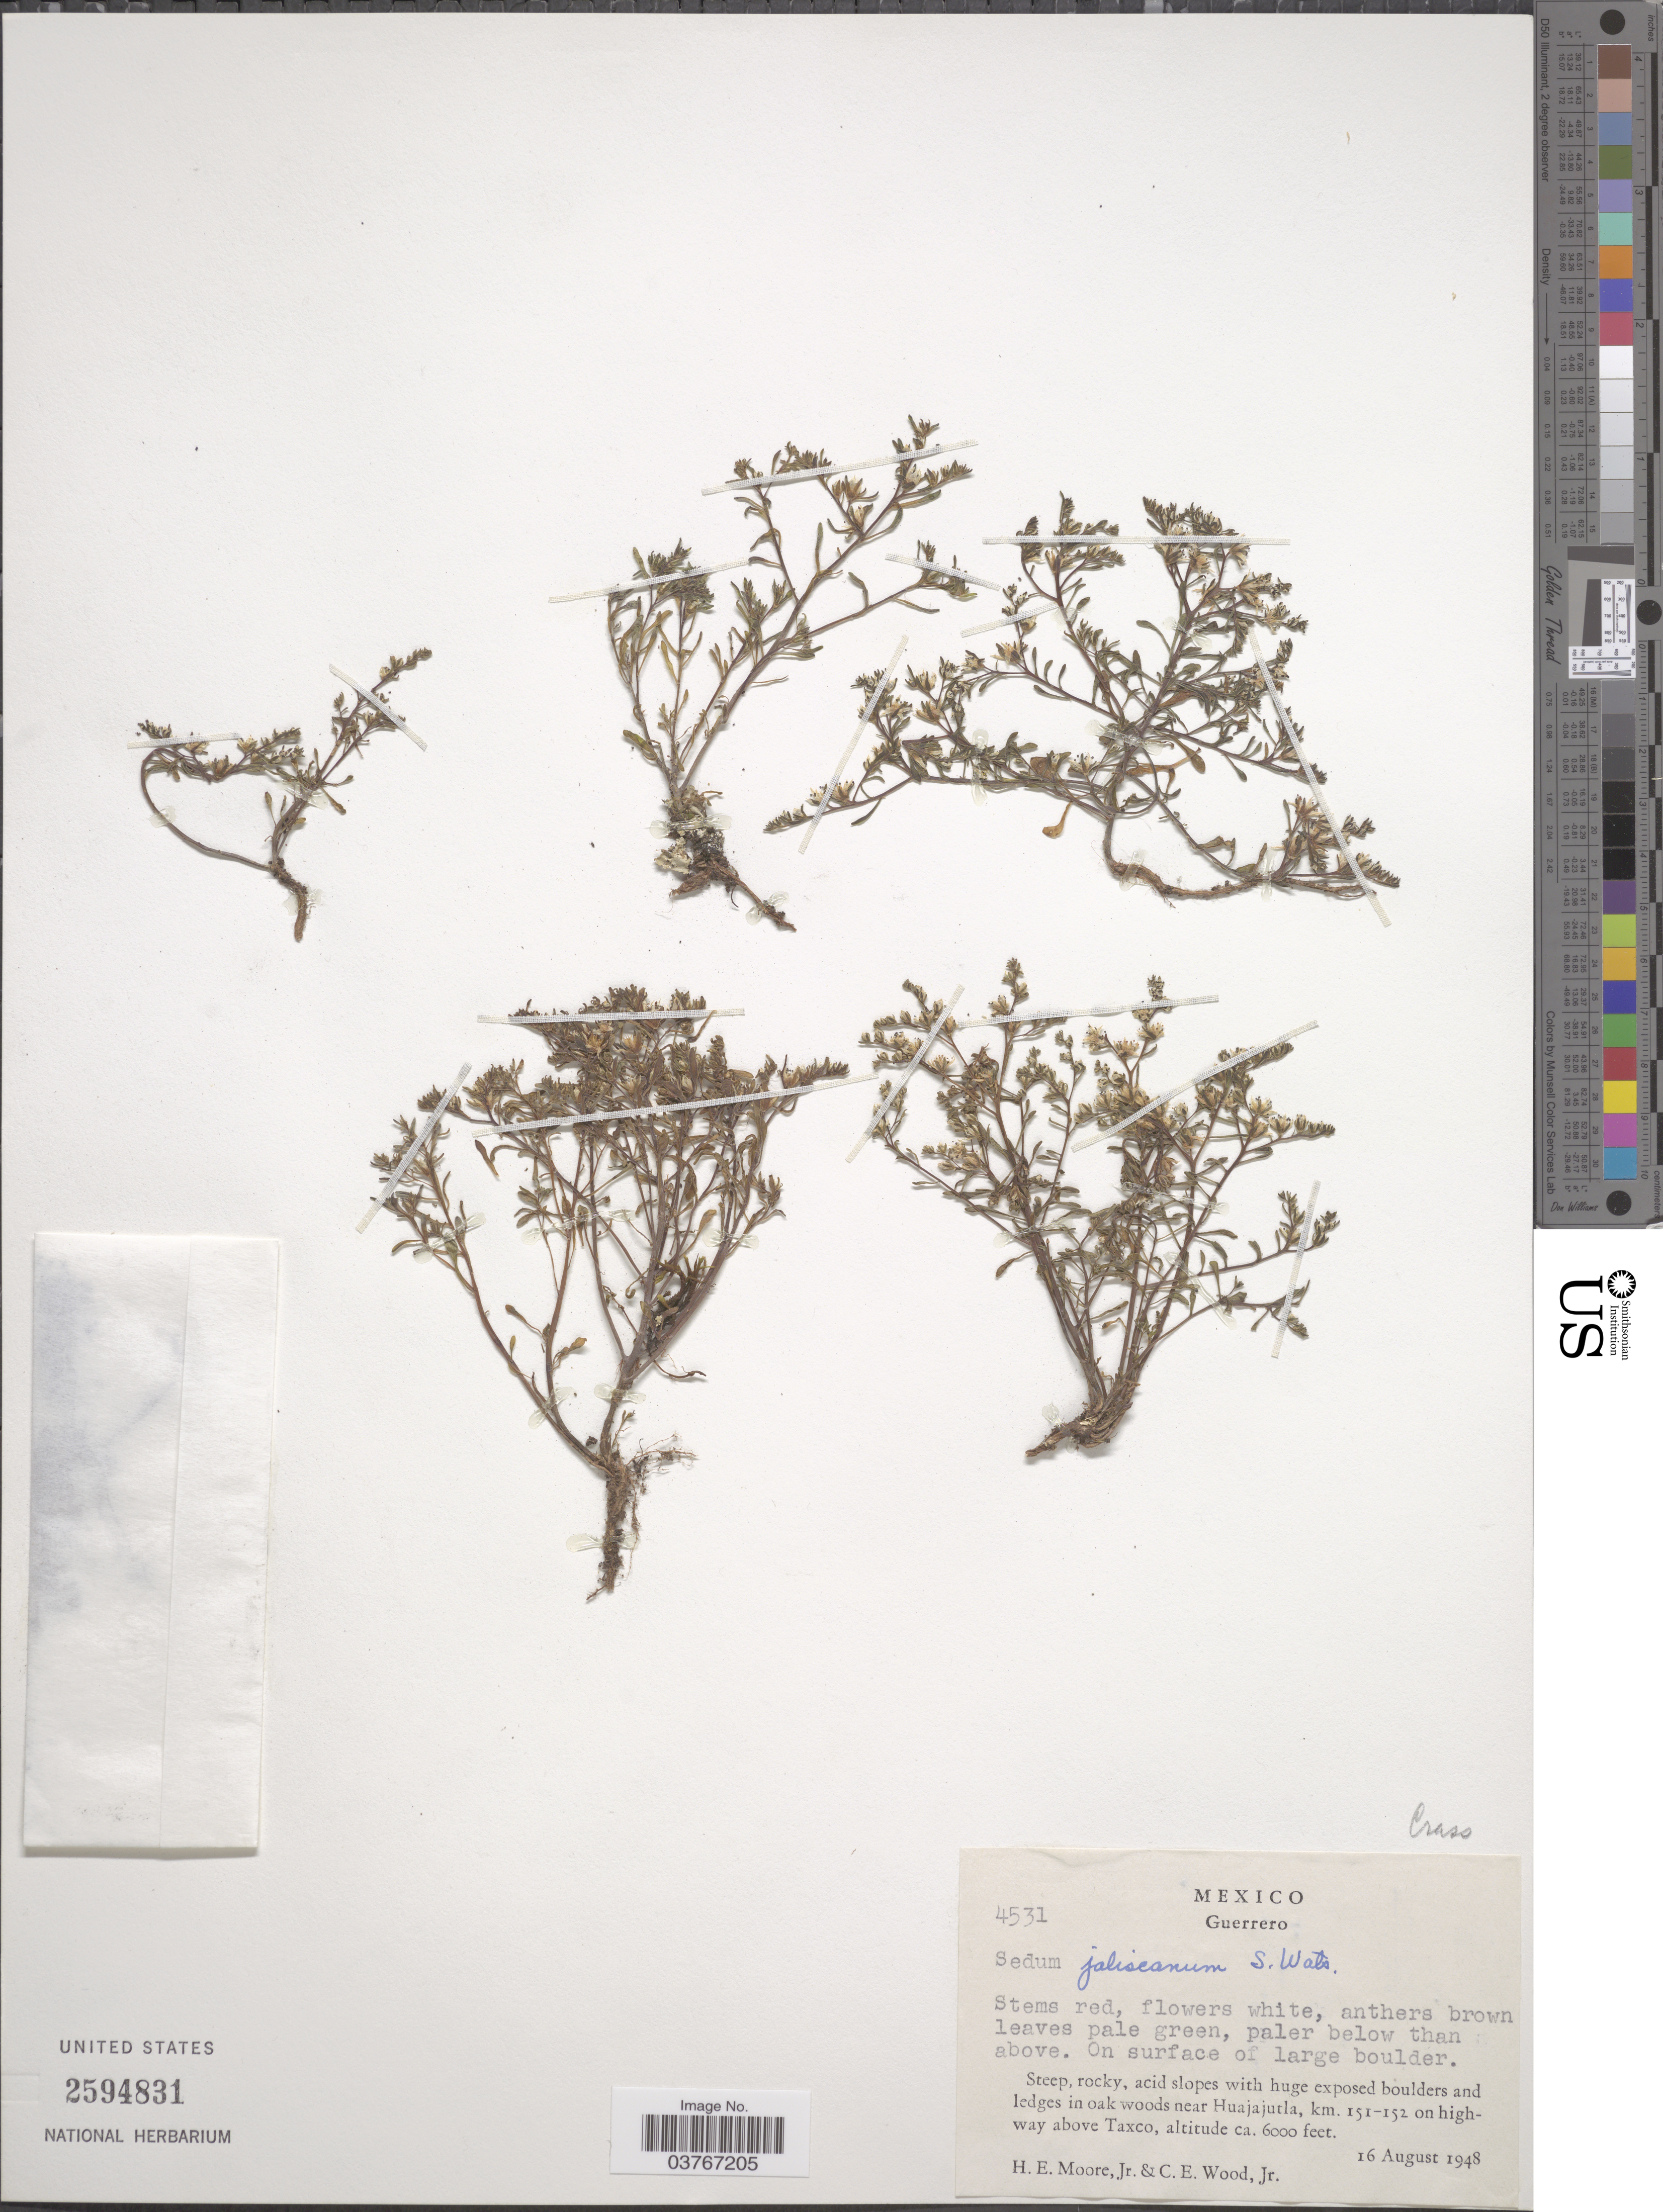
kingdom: Plantae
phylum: Tracheophyta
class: Magnoliopsida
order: Saxifragales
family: Crassulaceae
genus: Sedum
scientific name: Sedum jaliscanum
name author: S. Watson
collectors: H. E. Moore & C. Wood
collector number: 4531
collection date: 1948-08-16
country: Mexico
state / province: Guerrero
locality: Near Huajajutla, km. 151-152 on highway above Taxco.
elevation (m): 1829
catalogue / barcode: US 2594831